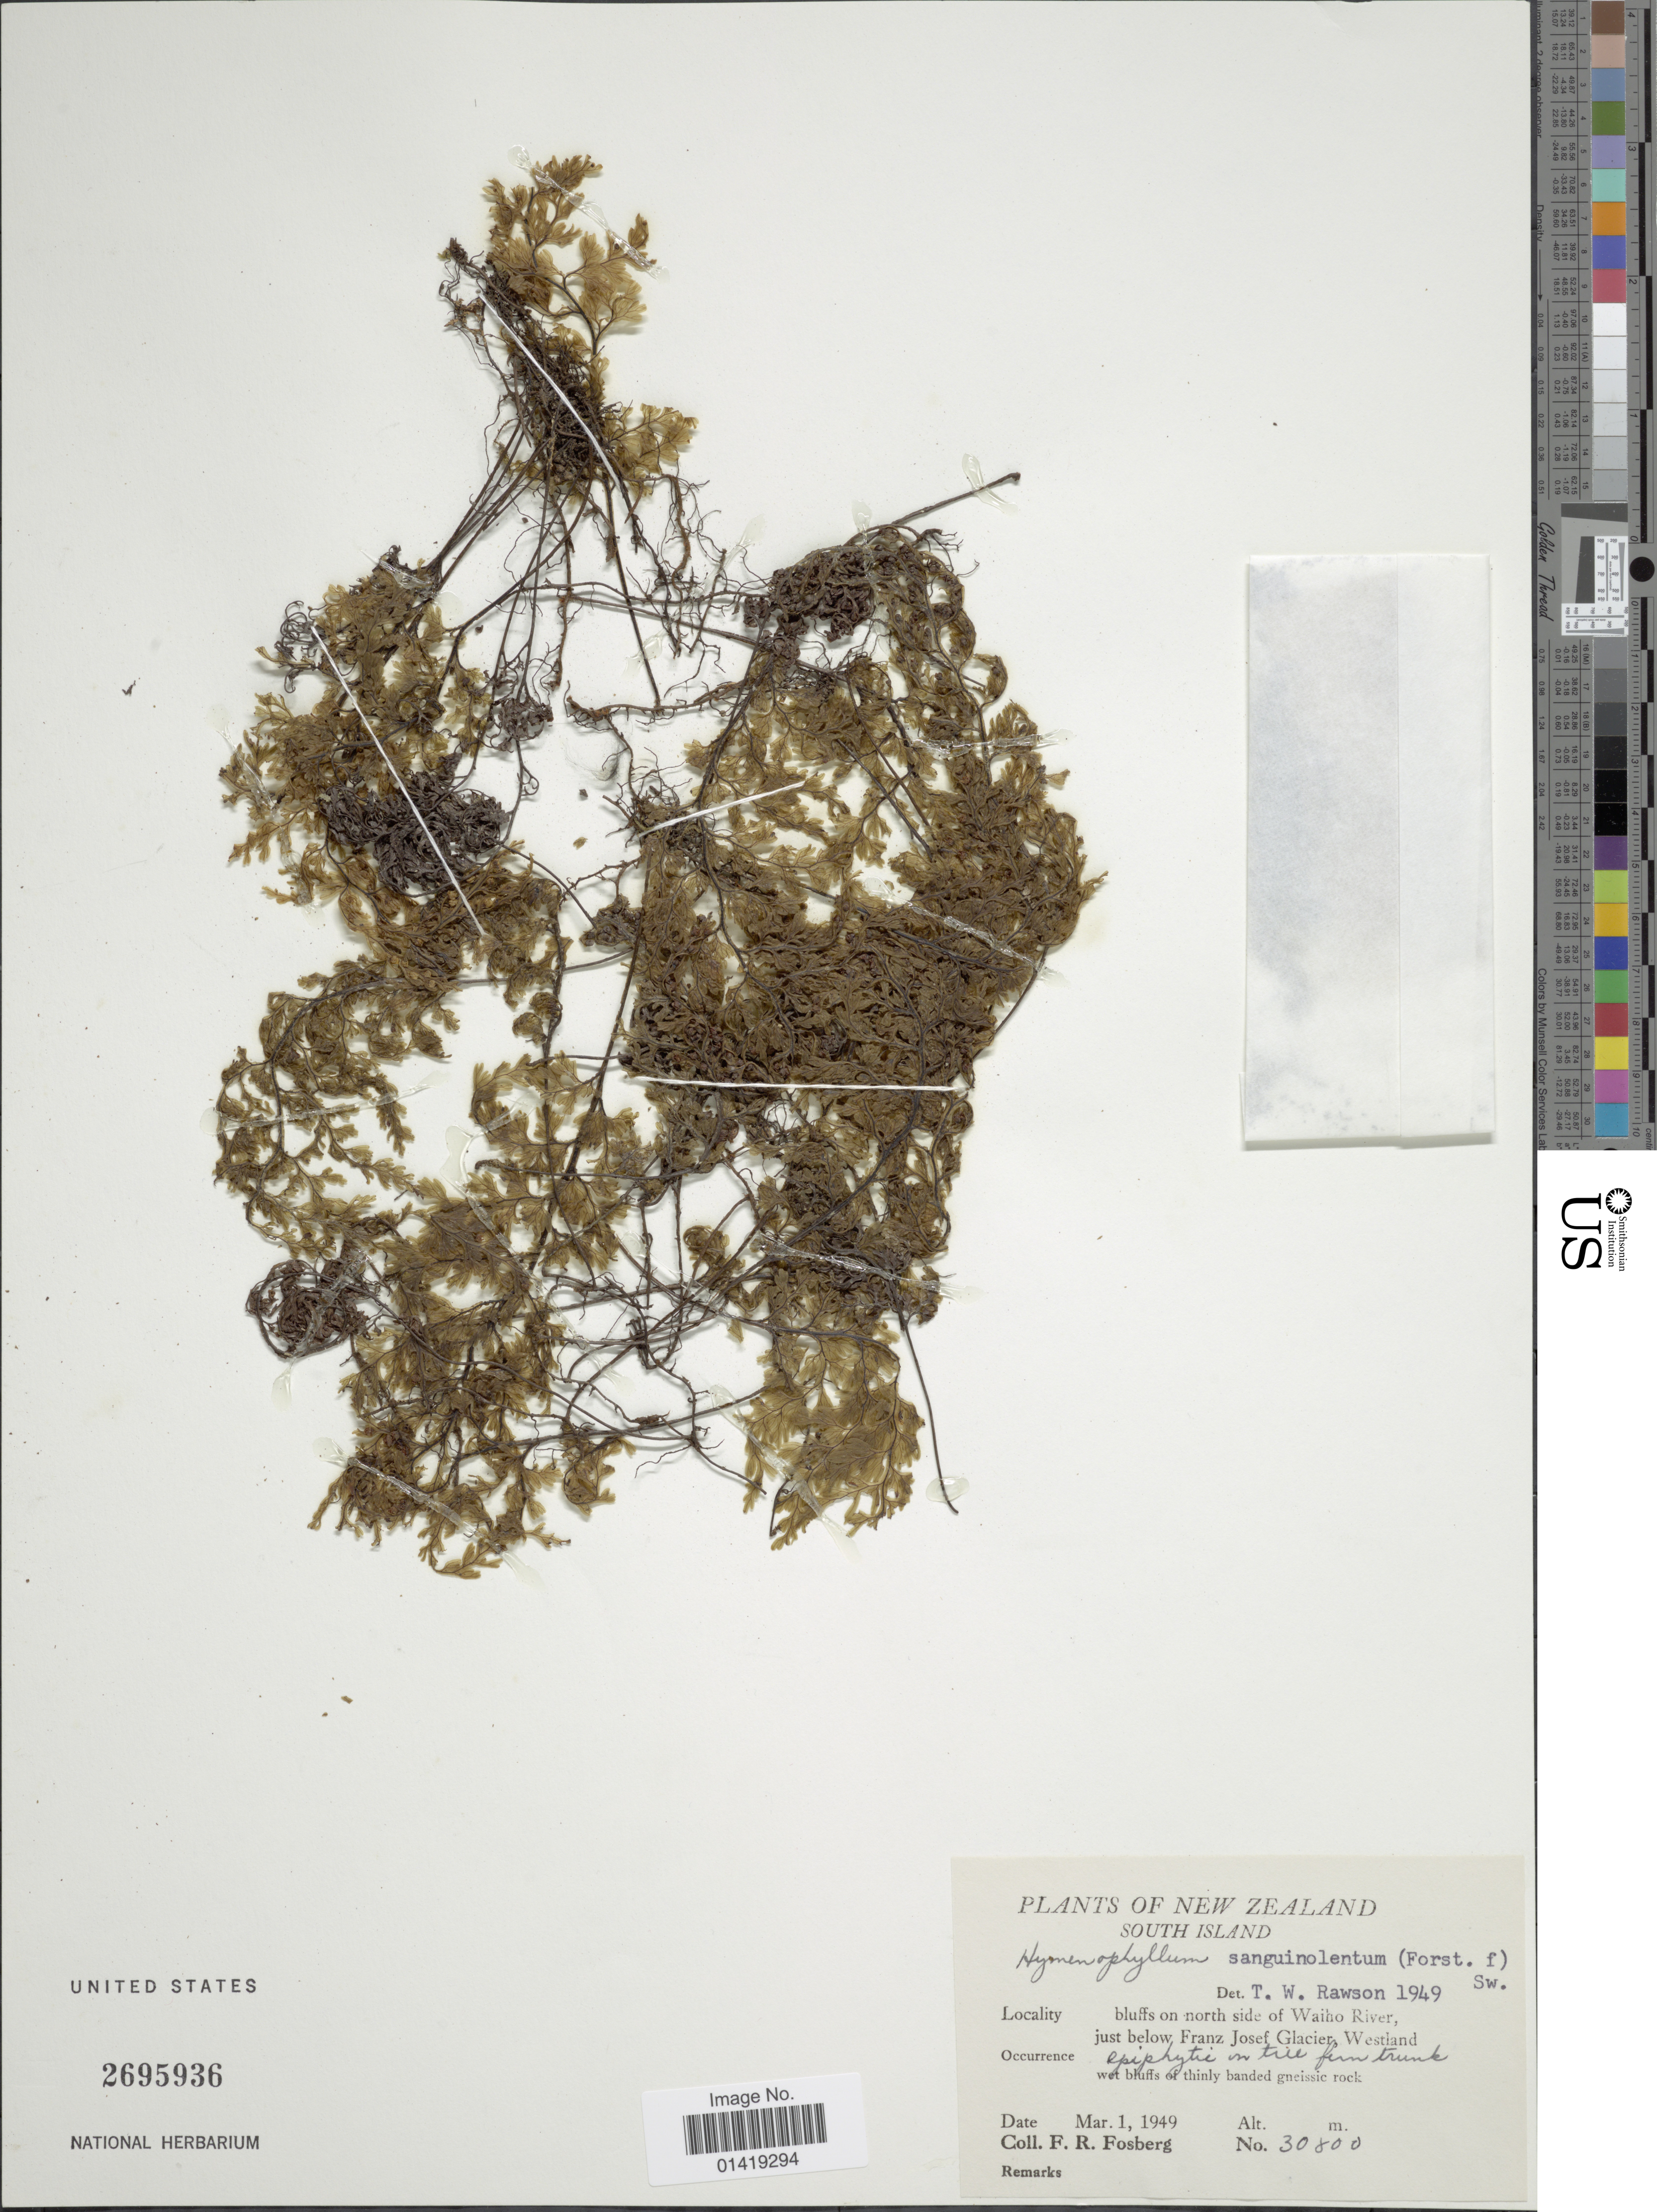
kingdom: Plantae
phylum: Tracheophyta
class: Polypodiopsida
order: Hymenophyllales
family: Hymenophyllaceae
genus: Hymenophyllum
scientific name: Hymenophyllum sanguinolentum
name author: (G. Forst.) Sw.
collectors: F. R. Fosberg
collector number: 30800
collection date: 1949-03-01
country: New Zealand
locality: South Island bluffs on north side of Waiho river, just below Franz Josef Glacier, Westland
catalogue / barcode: US 2695936